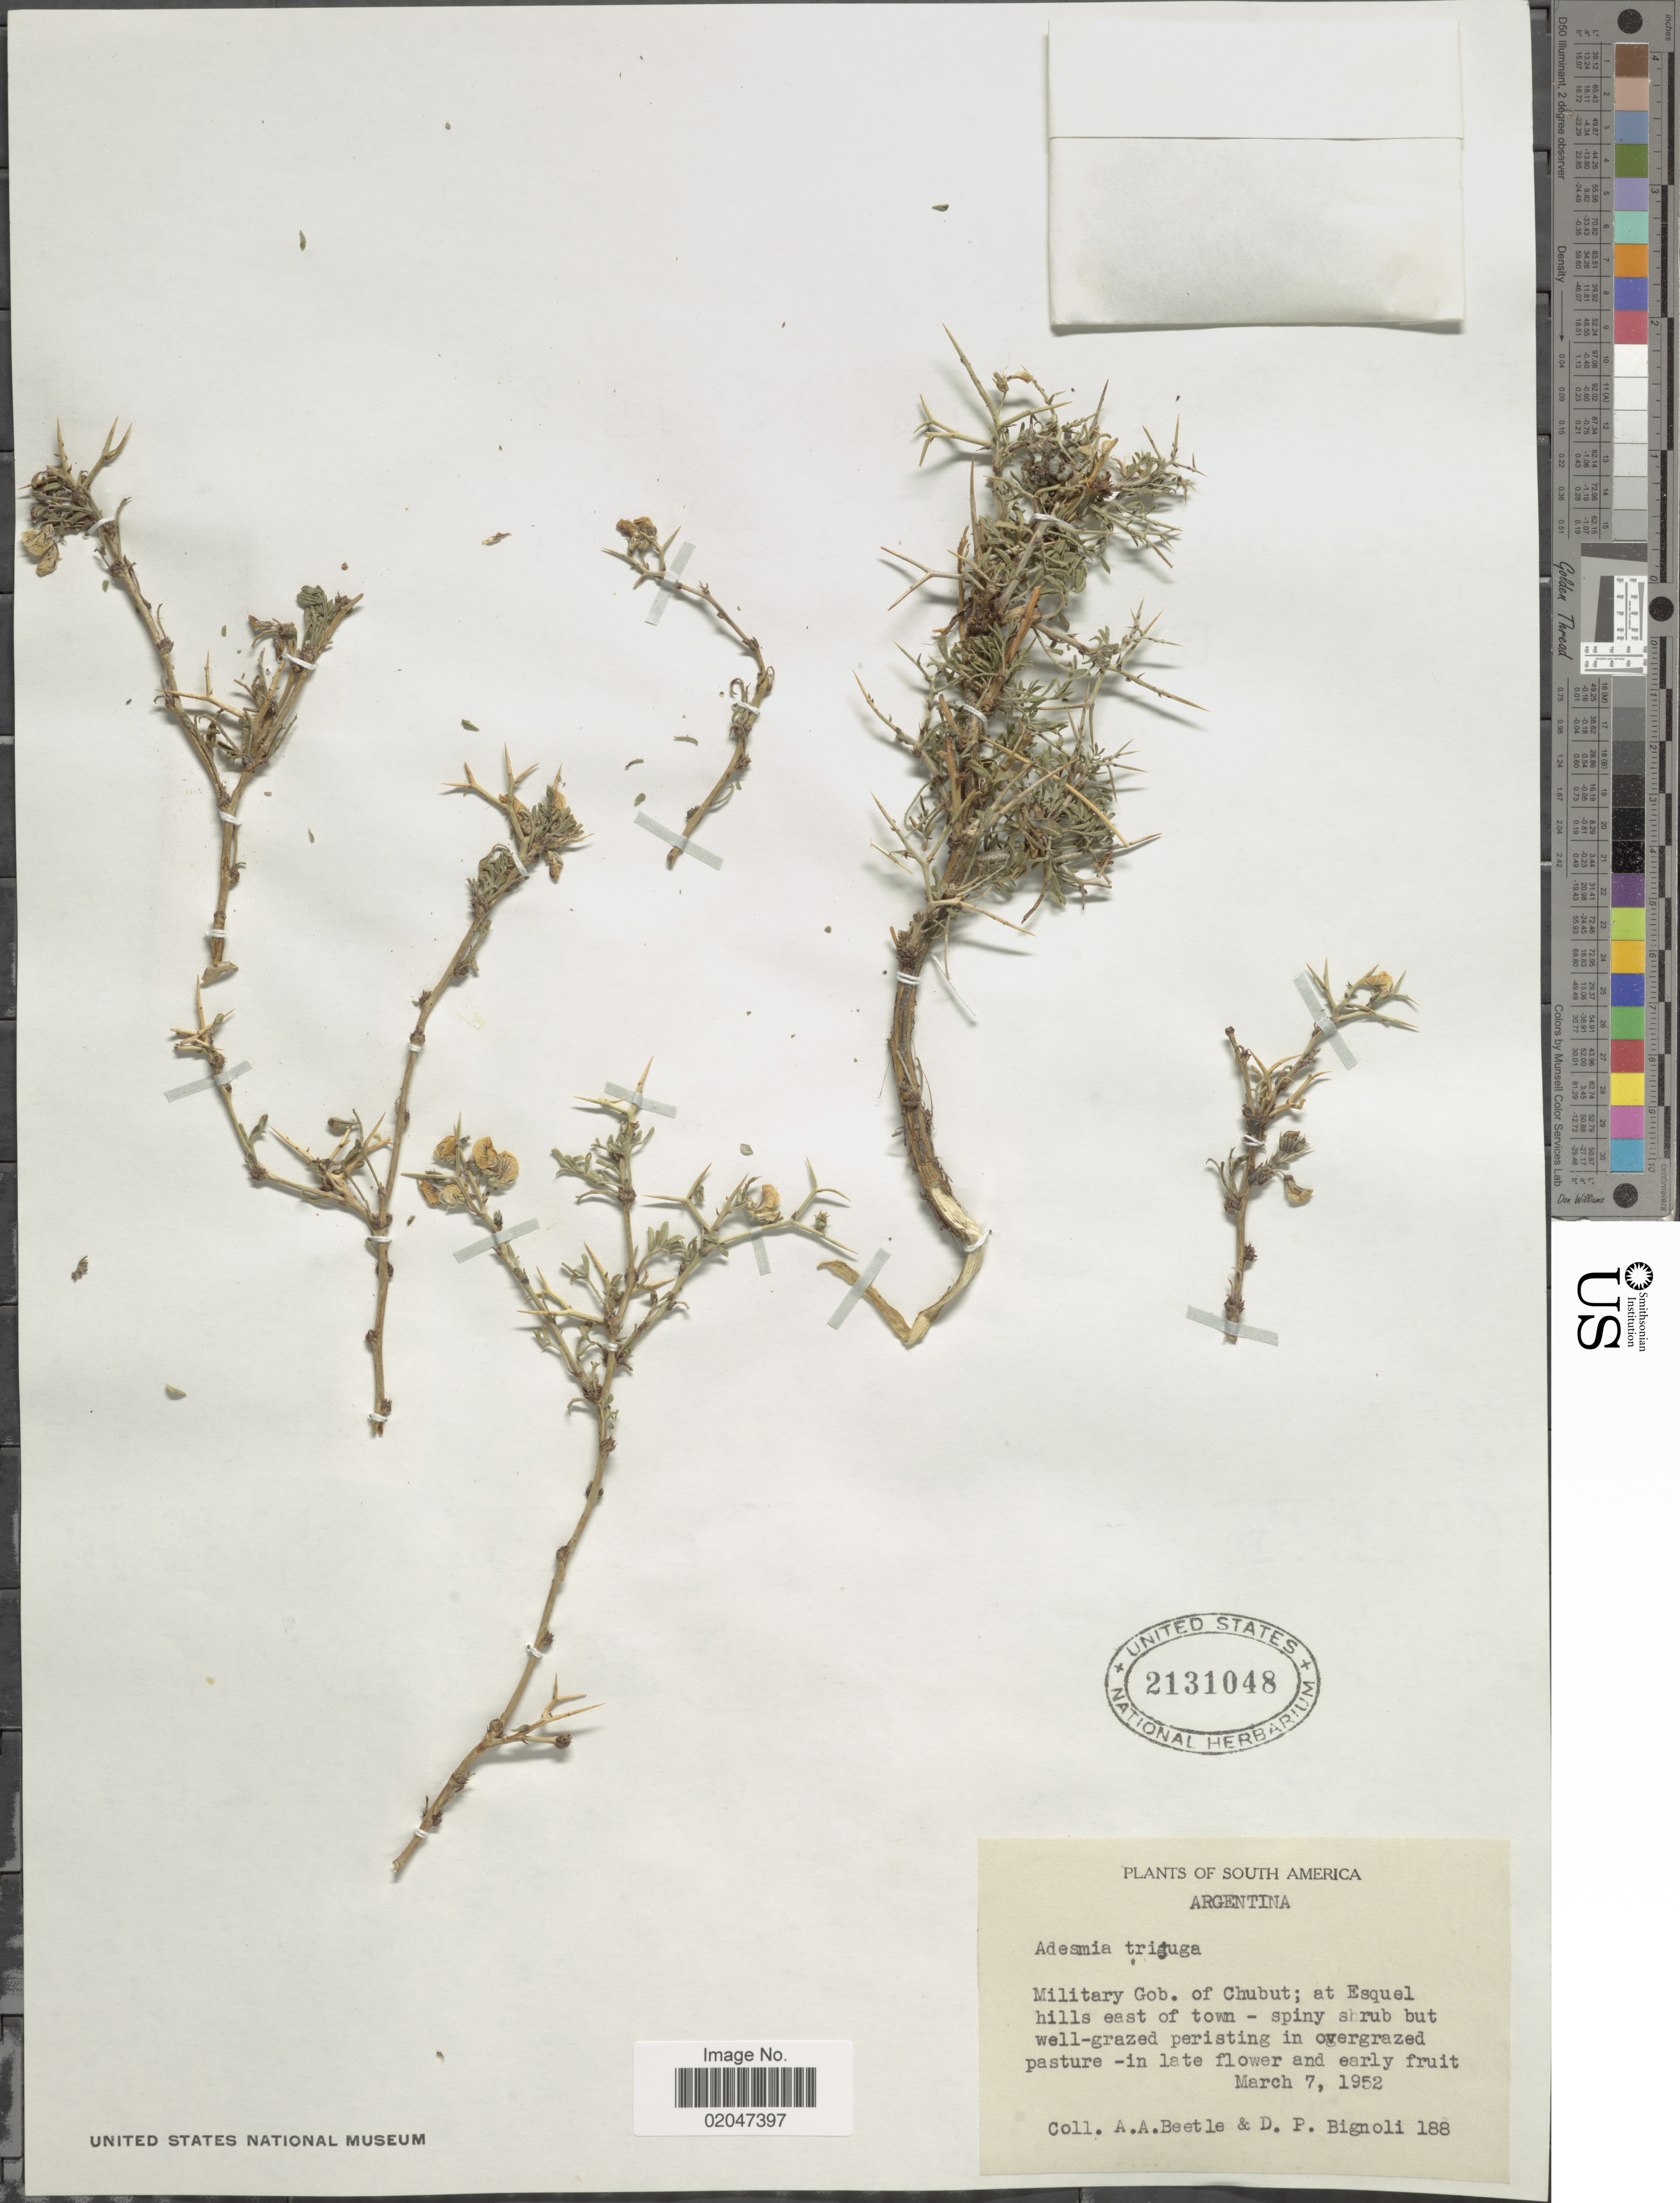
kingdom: Plantae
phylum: Tracheophyta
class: Magnoliopsida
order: Fabales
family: Fabaceae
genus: Adesmia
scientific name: Adesmia sp.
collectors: A. A. Beetle & D. Bignoli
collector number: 188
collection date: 1952-03-07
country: Argentina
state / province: Chubut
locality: Military Gob. of Chubut; at Esquel hills east of town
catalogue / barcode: US 2131048